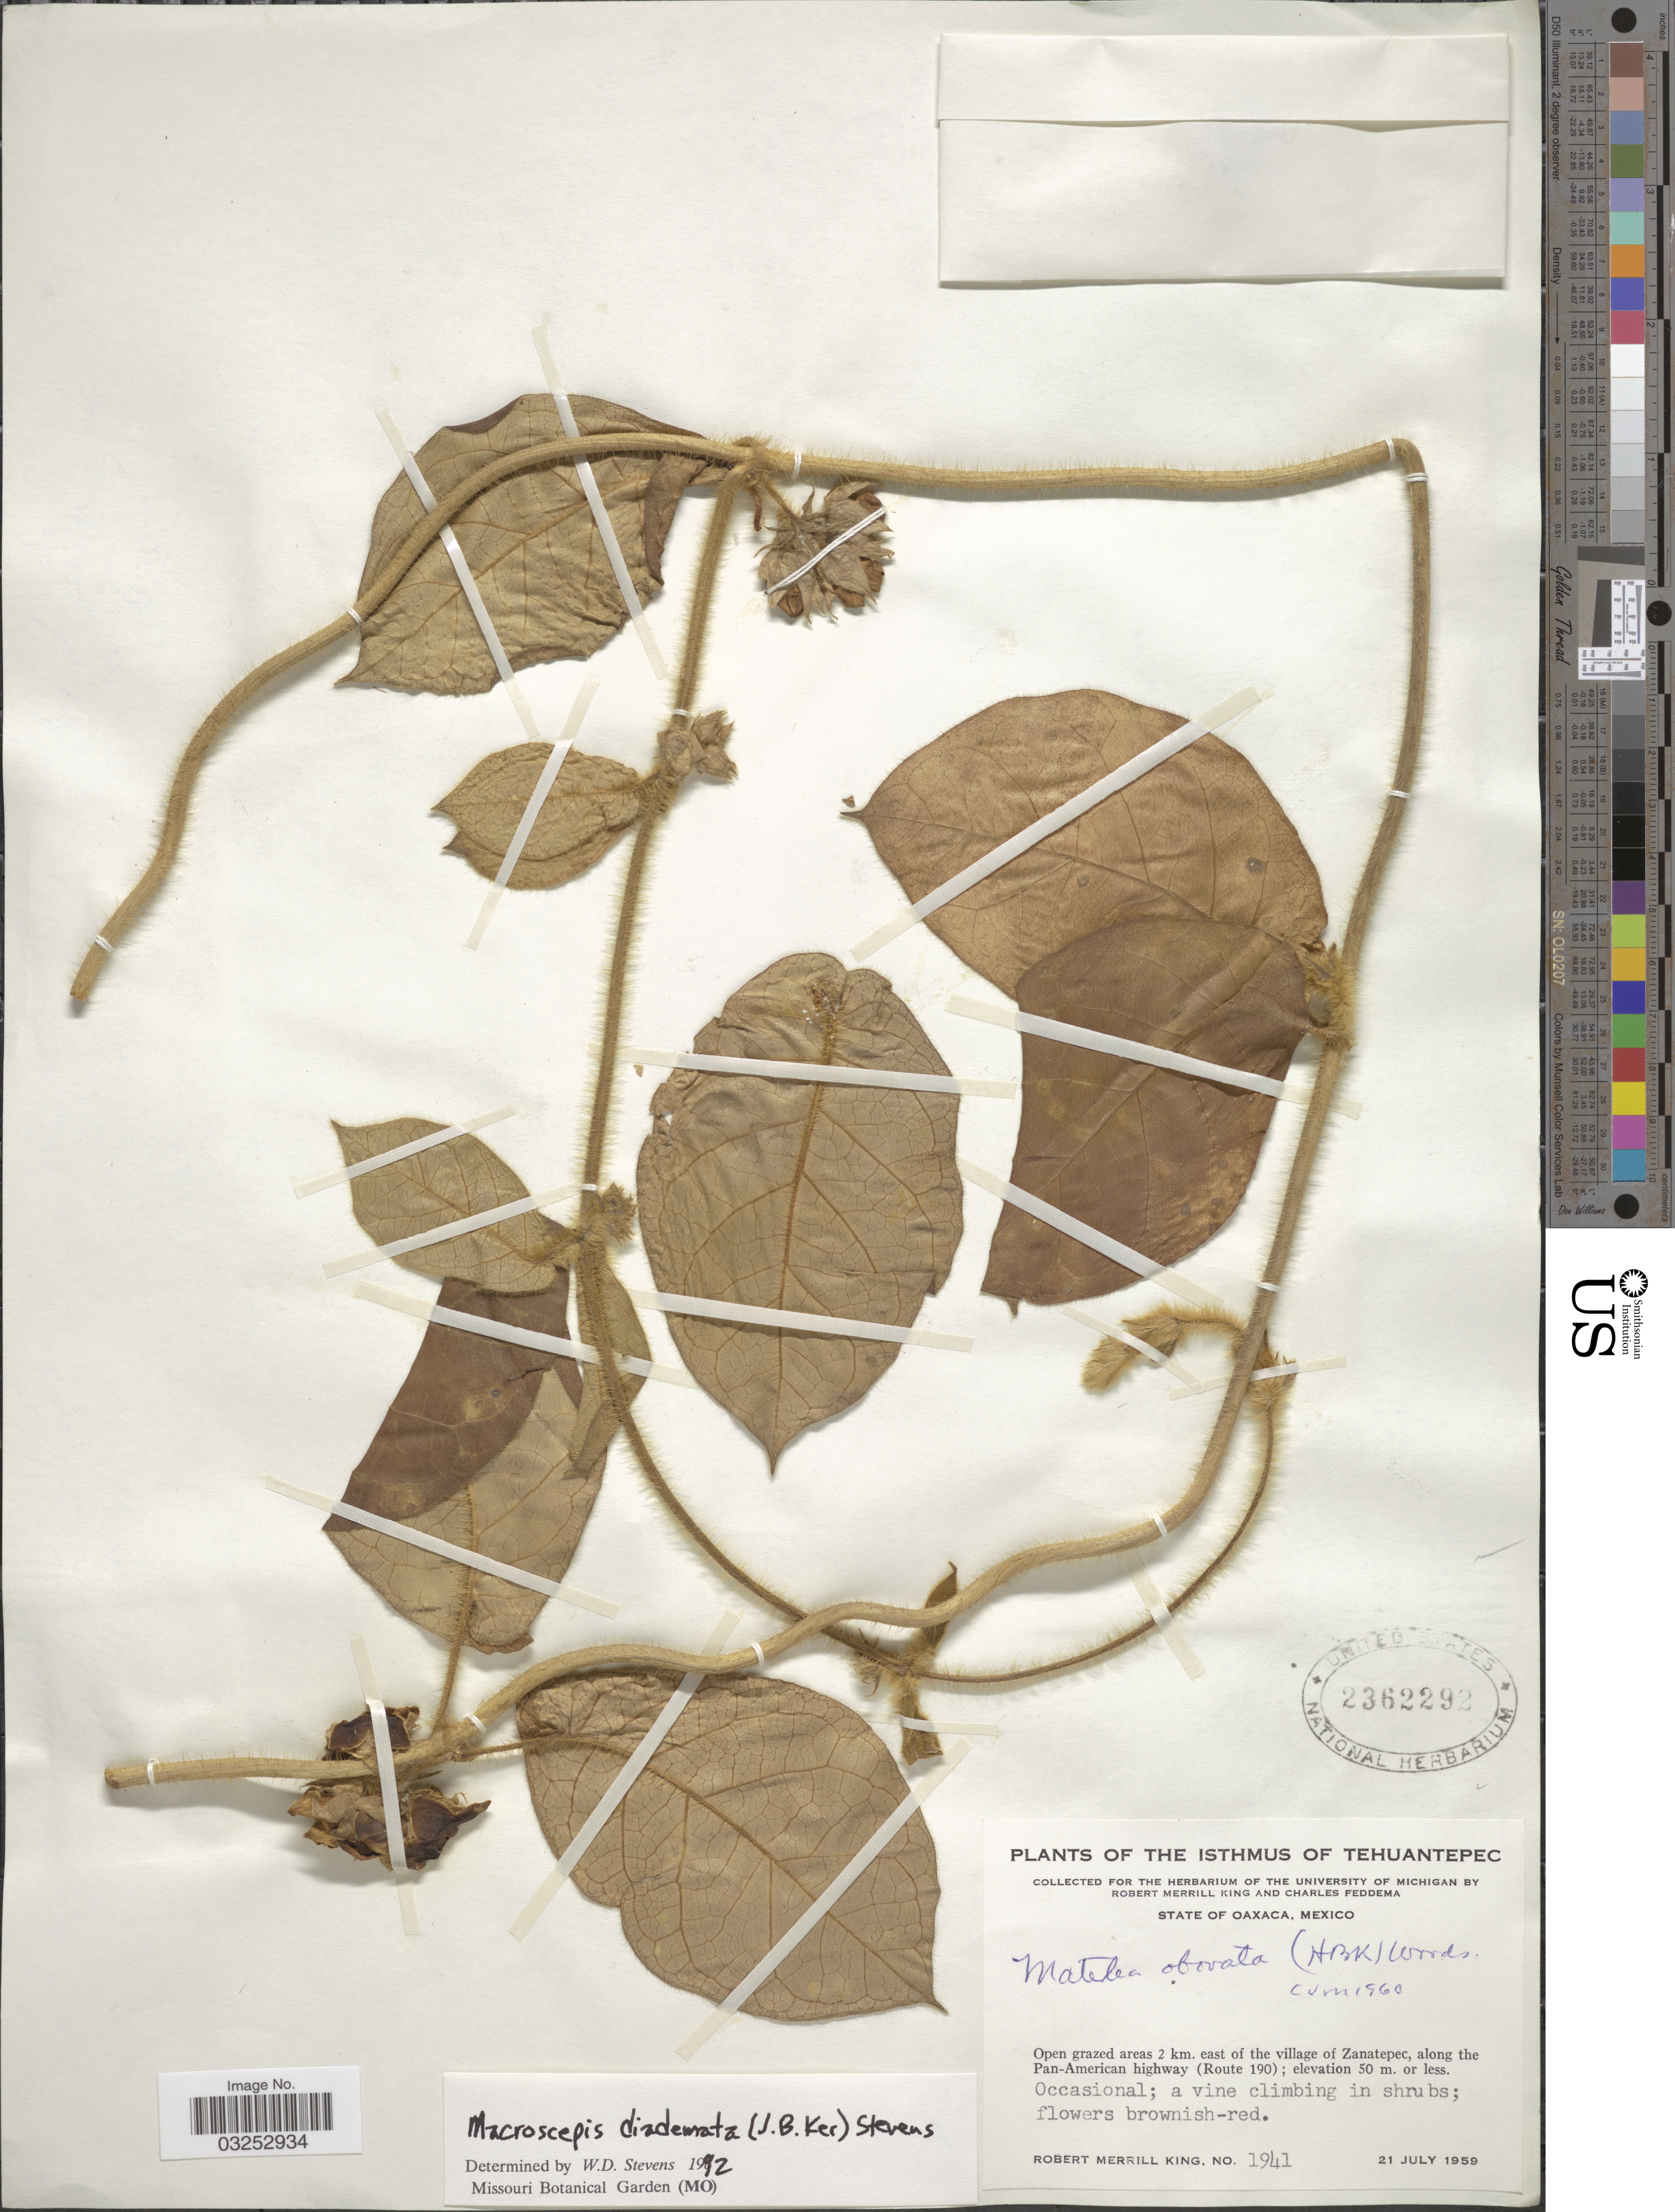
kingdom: Plantae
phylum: Tracheophyta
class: Magnoliopsida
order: Gentianales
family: Apocynaceae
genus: Macroscepis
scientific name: Macroscepis diademata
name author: (Ker Gawl.) W.D. Stevens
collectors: R. M. King & C. Feddema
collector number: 1941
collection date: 1959-07-21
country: Mexico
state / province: Oaxaca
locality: The Isthmus of Tehuantepec, Open grazed areas 2 km. east of the village of Zanatepec, along the Pan-American highway (Route 190).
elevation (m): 50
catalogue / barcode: US 2362292